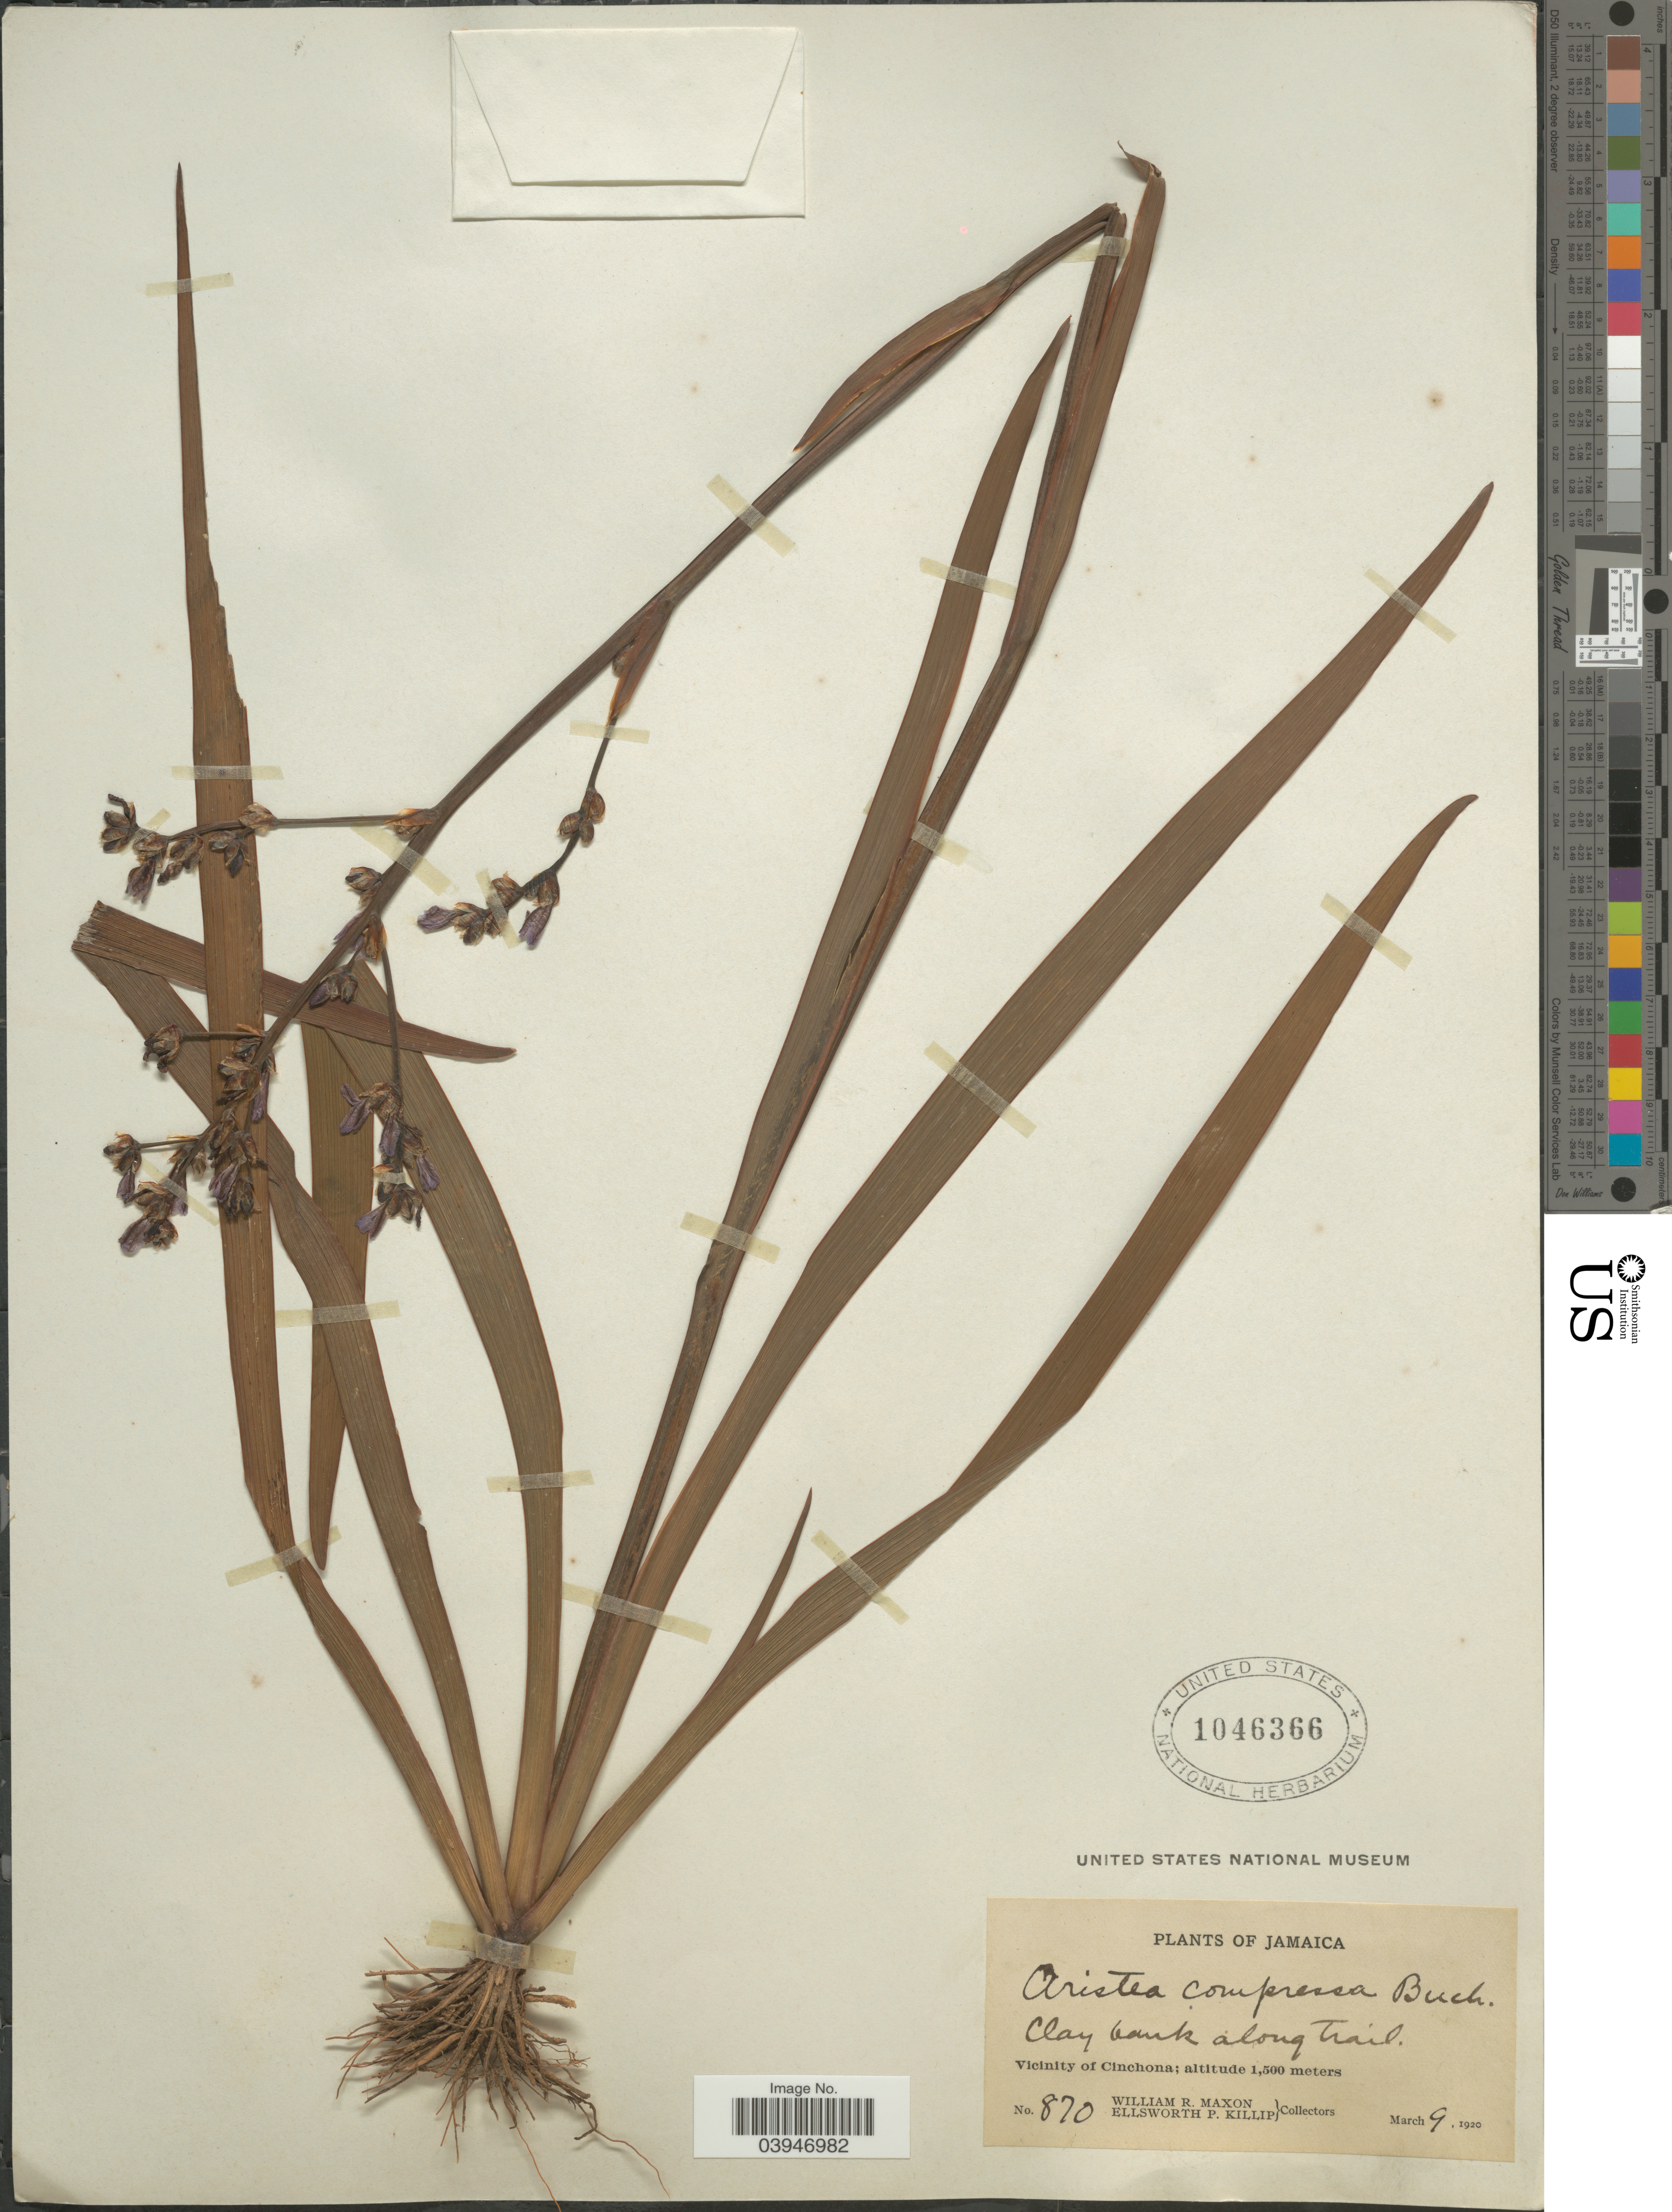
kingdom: Plantae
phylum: Tracheophyta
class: Liliopsida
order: Asparagales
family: Iridaceae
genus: Aristea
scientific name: Aristea compressa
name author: Buchinger ex Baker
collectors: W. R. Maxon & E. P. Killip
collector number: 870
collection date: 1920-03-09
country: Jamaica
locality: Along Trail. Vicinity of Cinchona.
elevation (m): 1500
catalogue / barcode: US 1046366